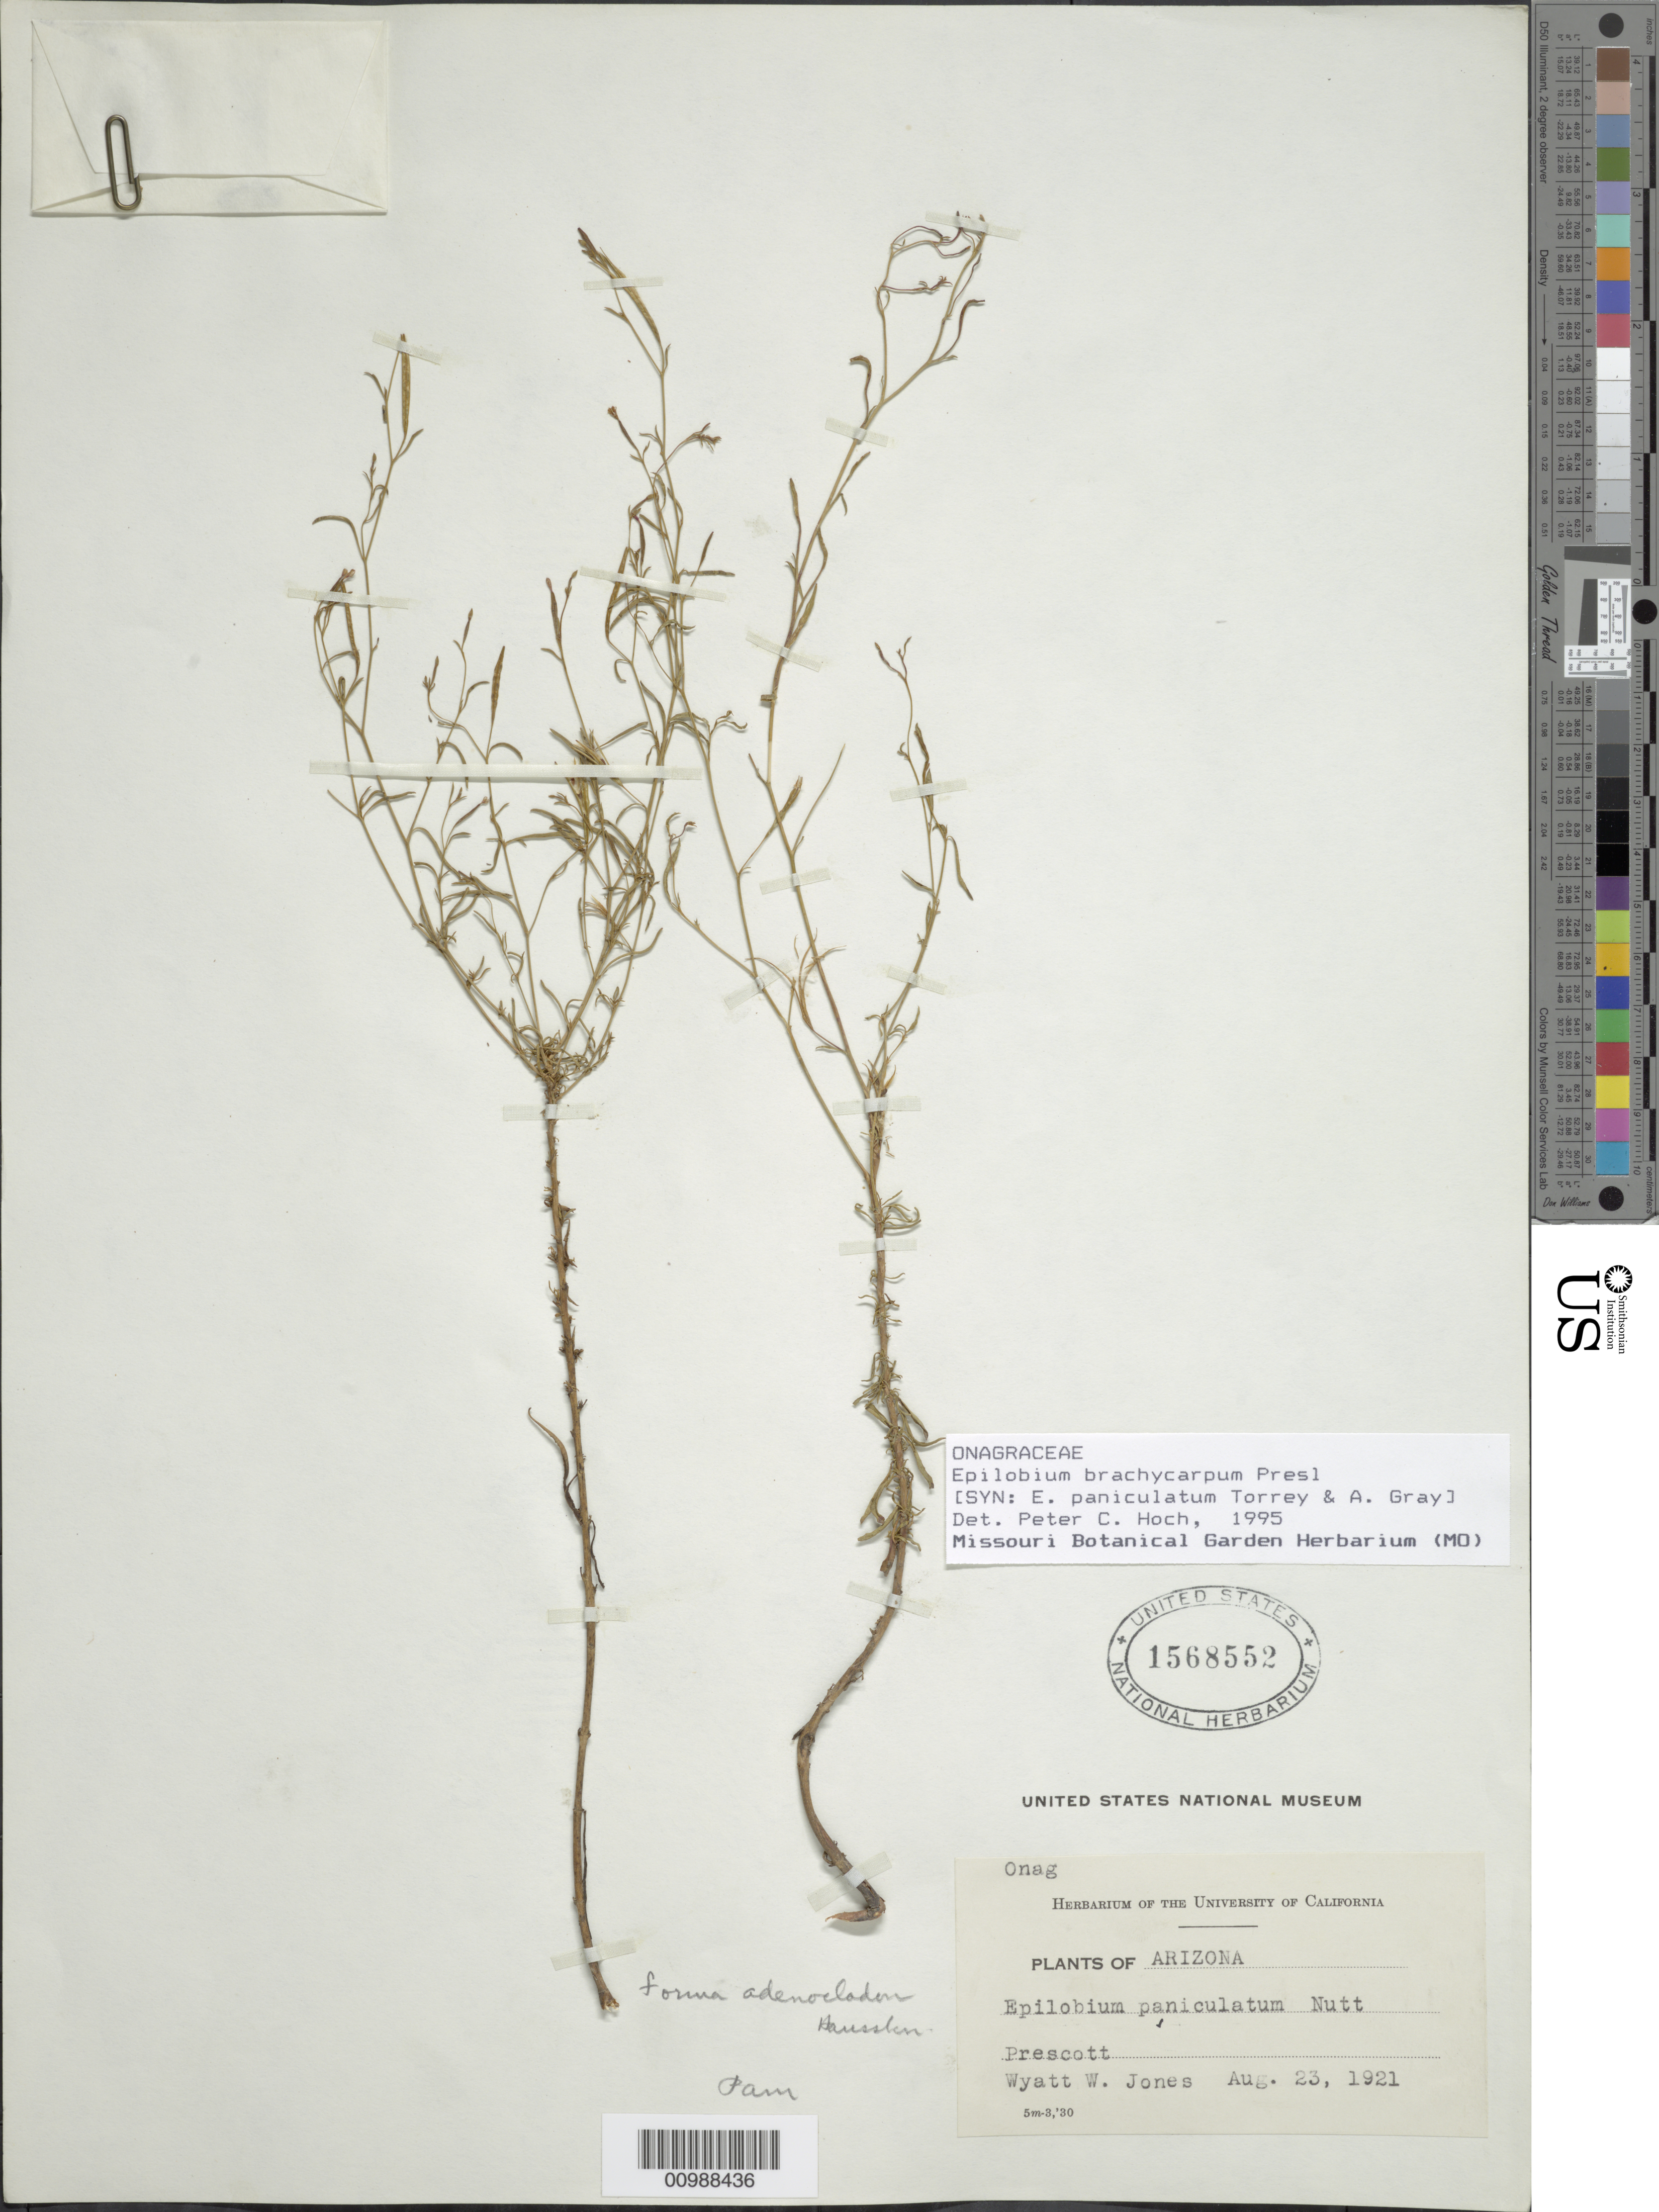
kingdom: Plantae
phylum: Tracheophyta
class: Magnoliopsida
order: Myrtales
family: Onagraceae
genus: Epilobium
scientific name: Epilobium brachycarpum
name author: C. Presl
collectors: W. W. Jones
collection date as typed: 23 Aug 1921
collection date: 1921-08-23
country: United States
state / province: Arizona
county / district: Yavapai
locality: Prescott.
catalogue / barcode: US 1568552